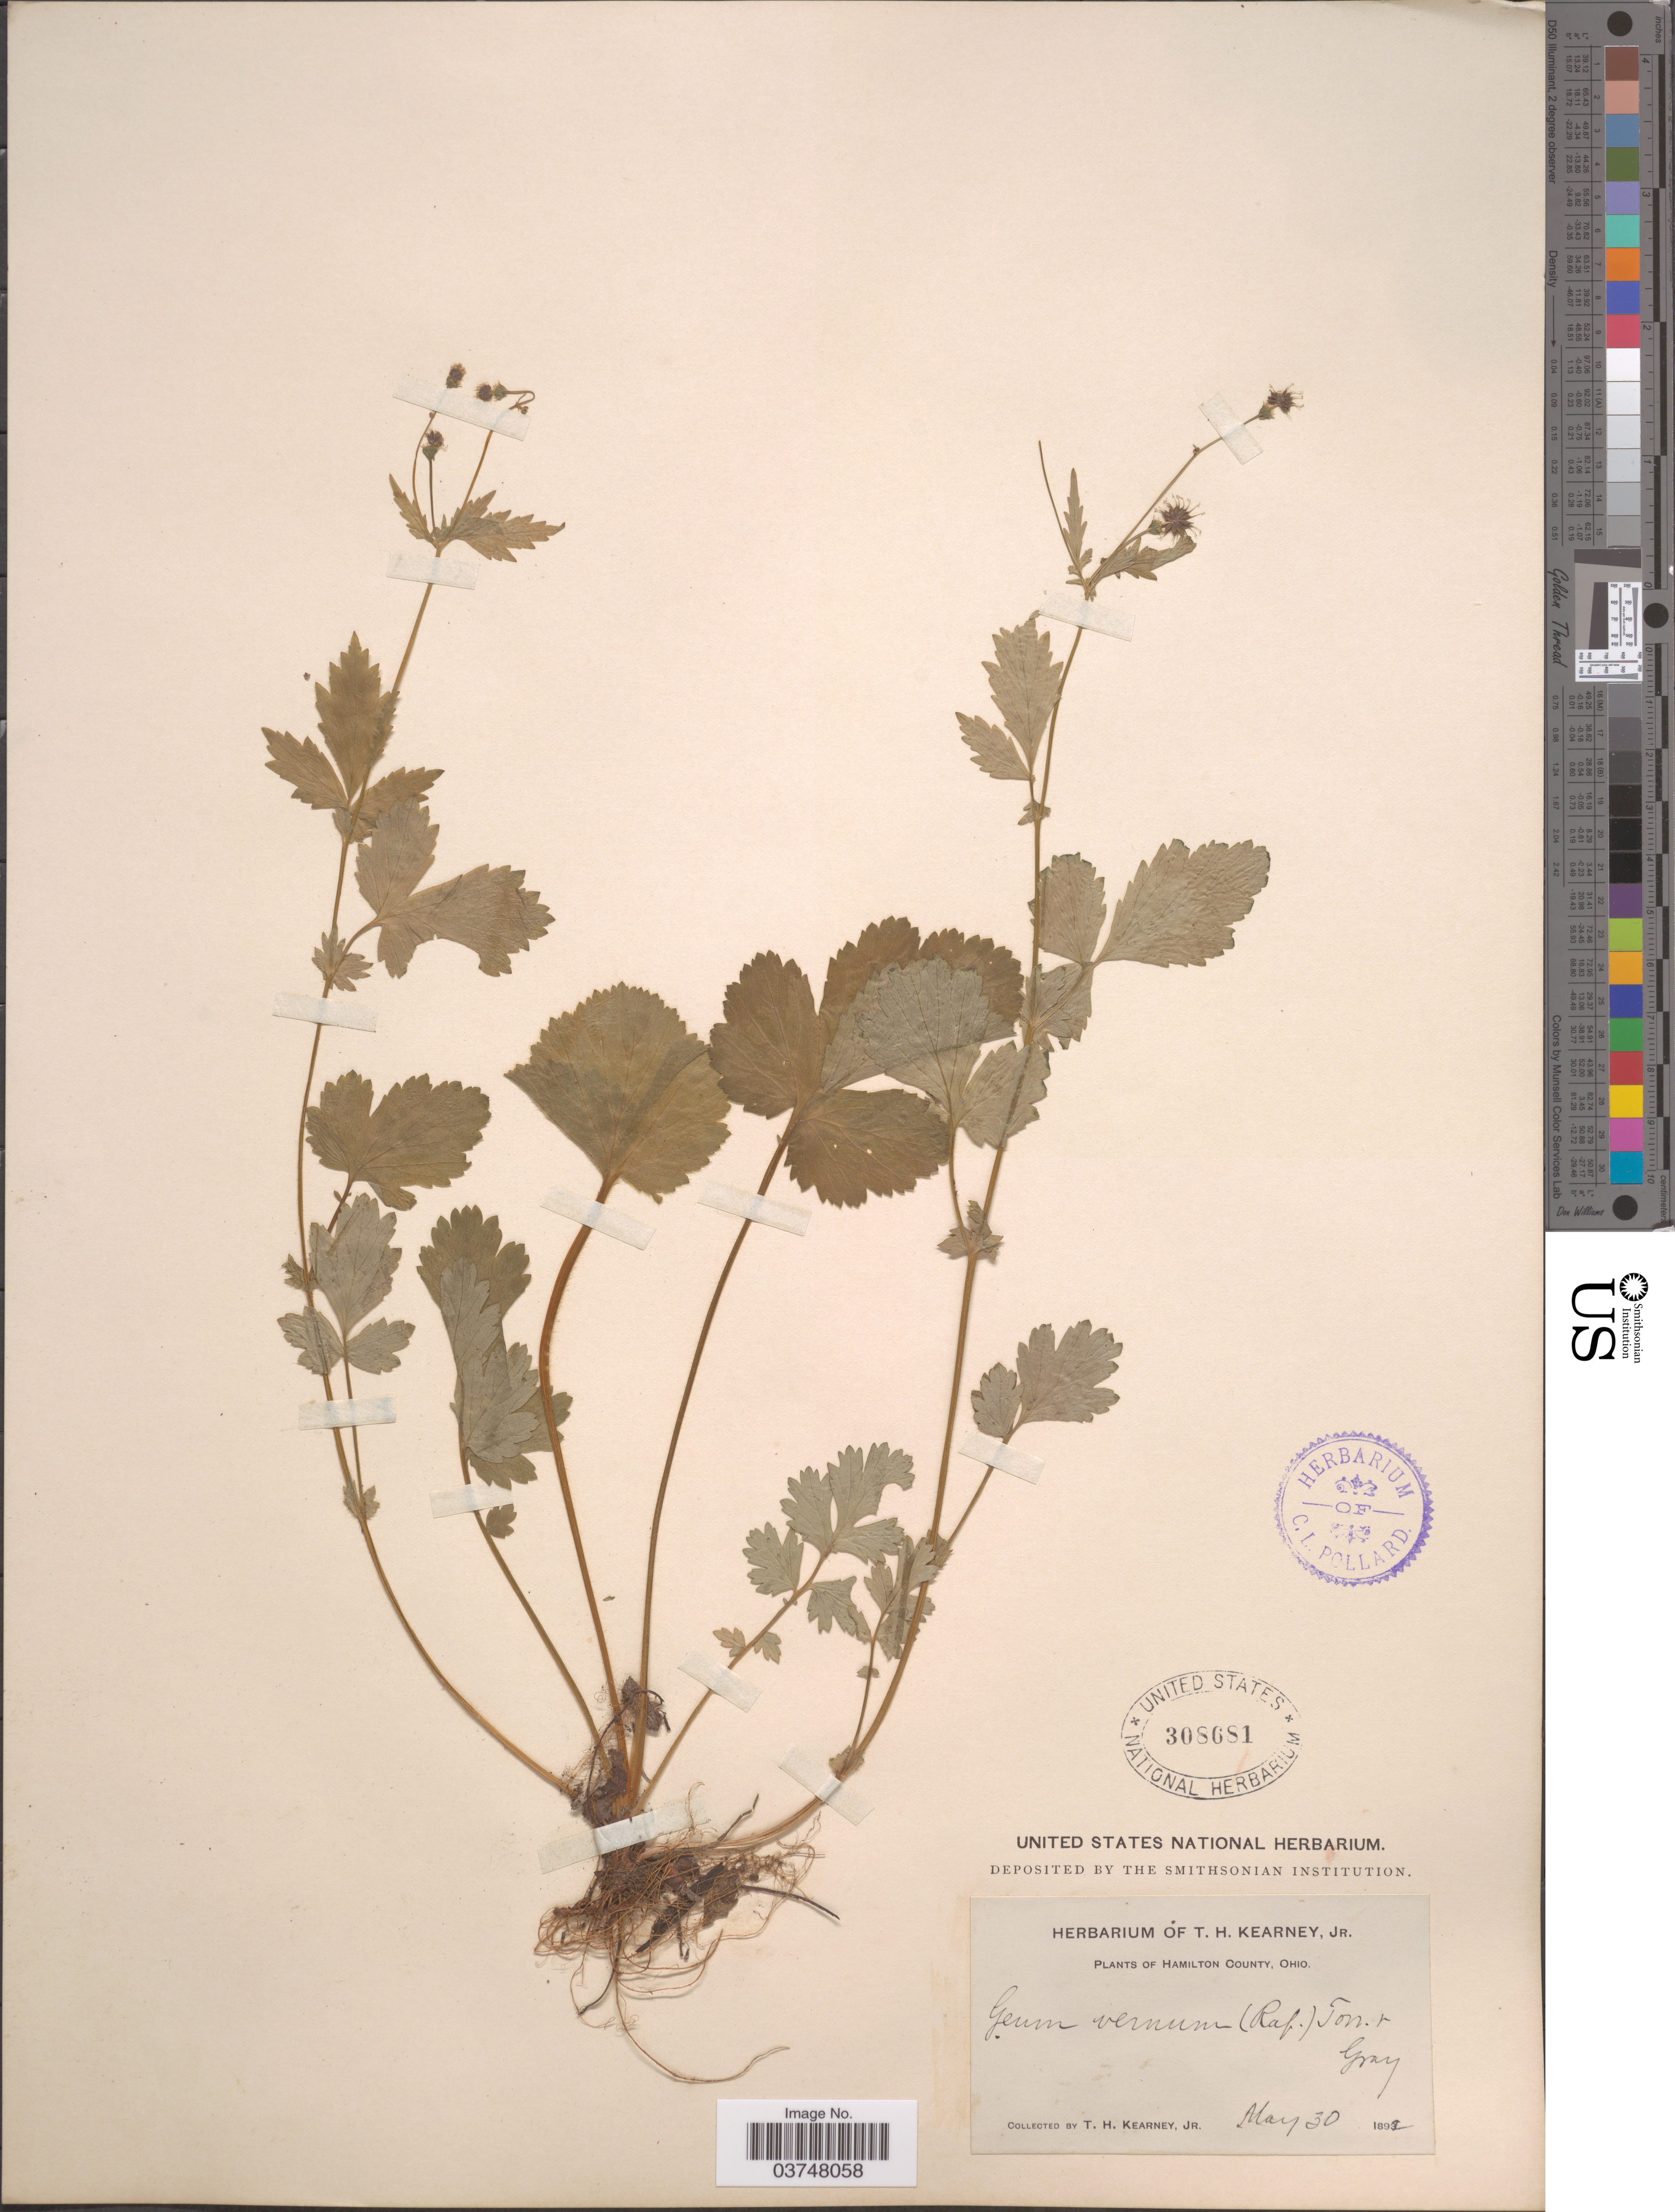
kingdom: Plantae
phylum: Tracheophyta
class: Magnoliopsida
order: Rosales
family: Rosaceae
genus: Geum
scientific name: Geum vernum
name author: (Raf.) Torr. & A. Gray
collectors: T. H. Kearney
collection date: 1892-05-30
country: United States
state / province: Ohio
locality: Hamilton County.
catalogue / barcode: US 308681